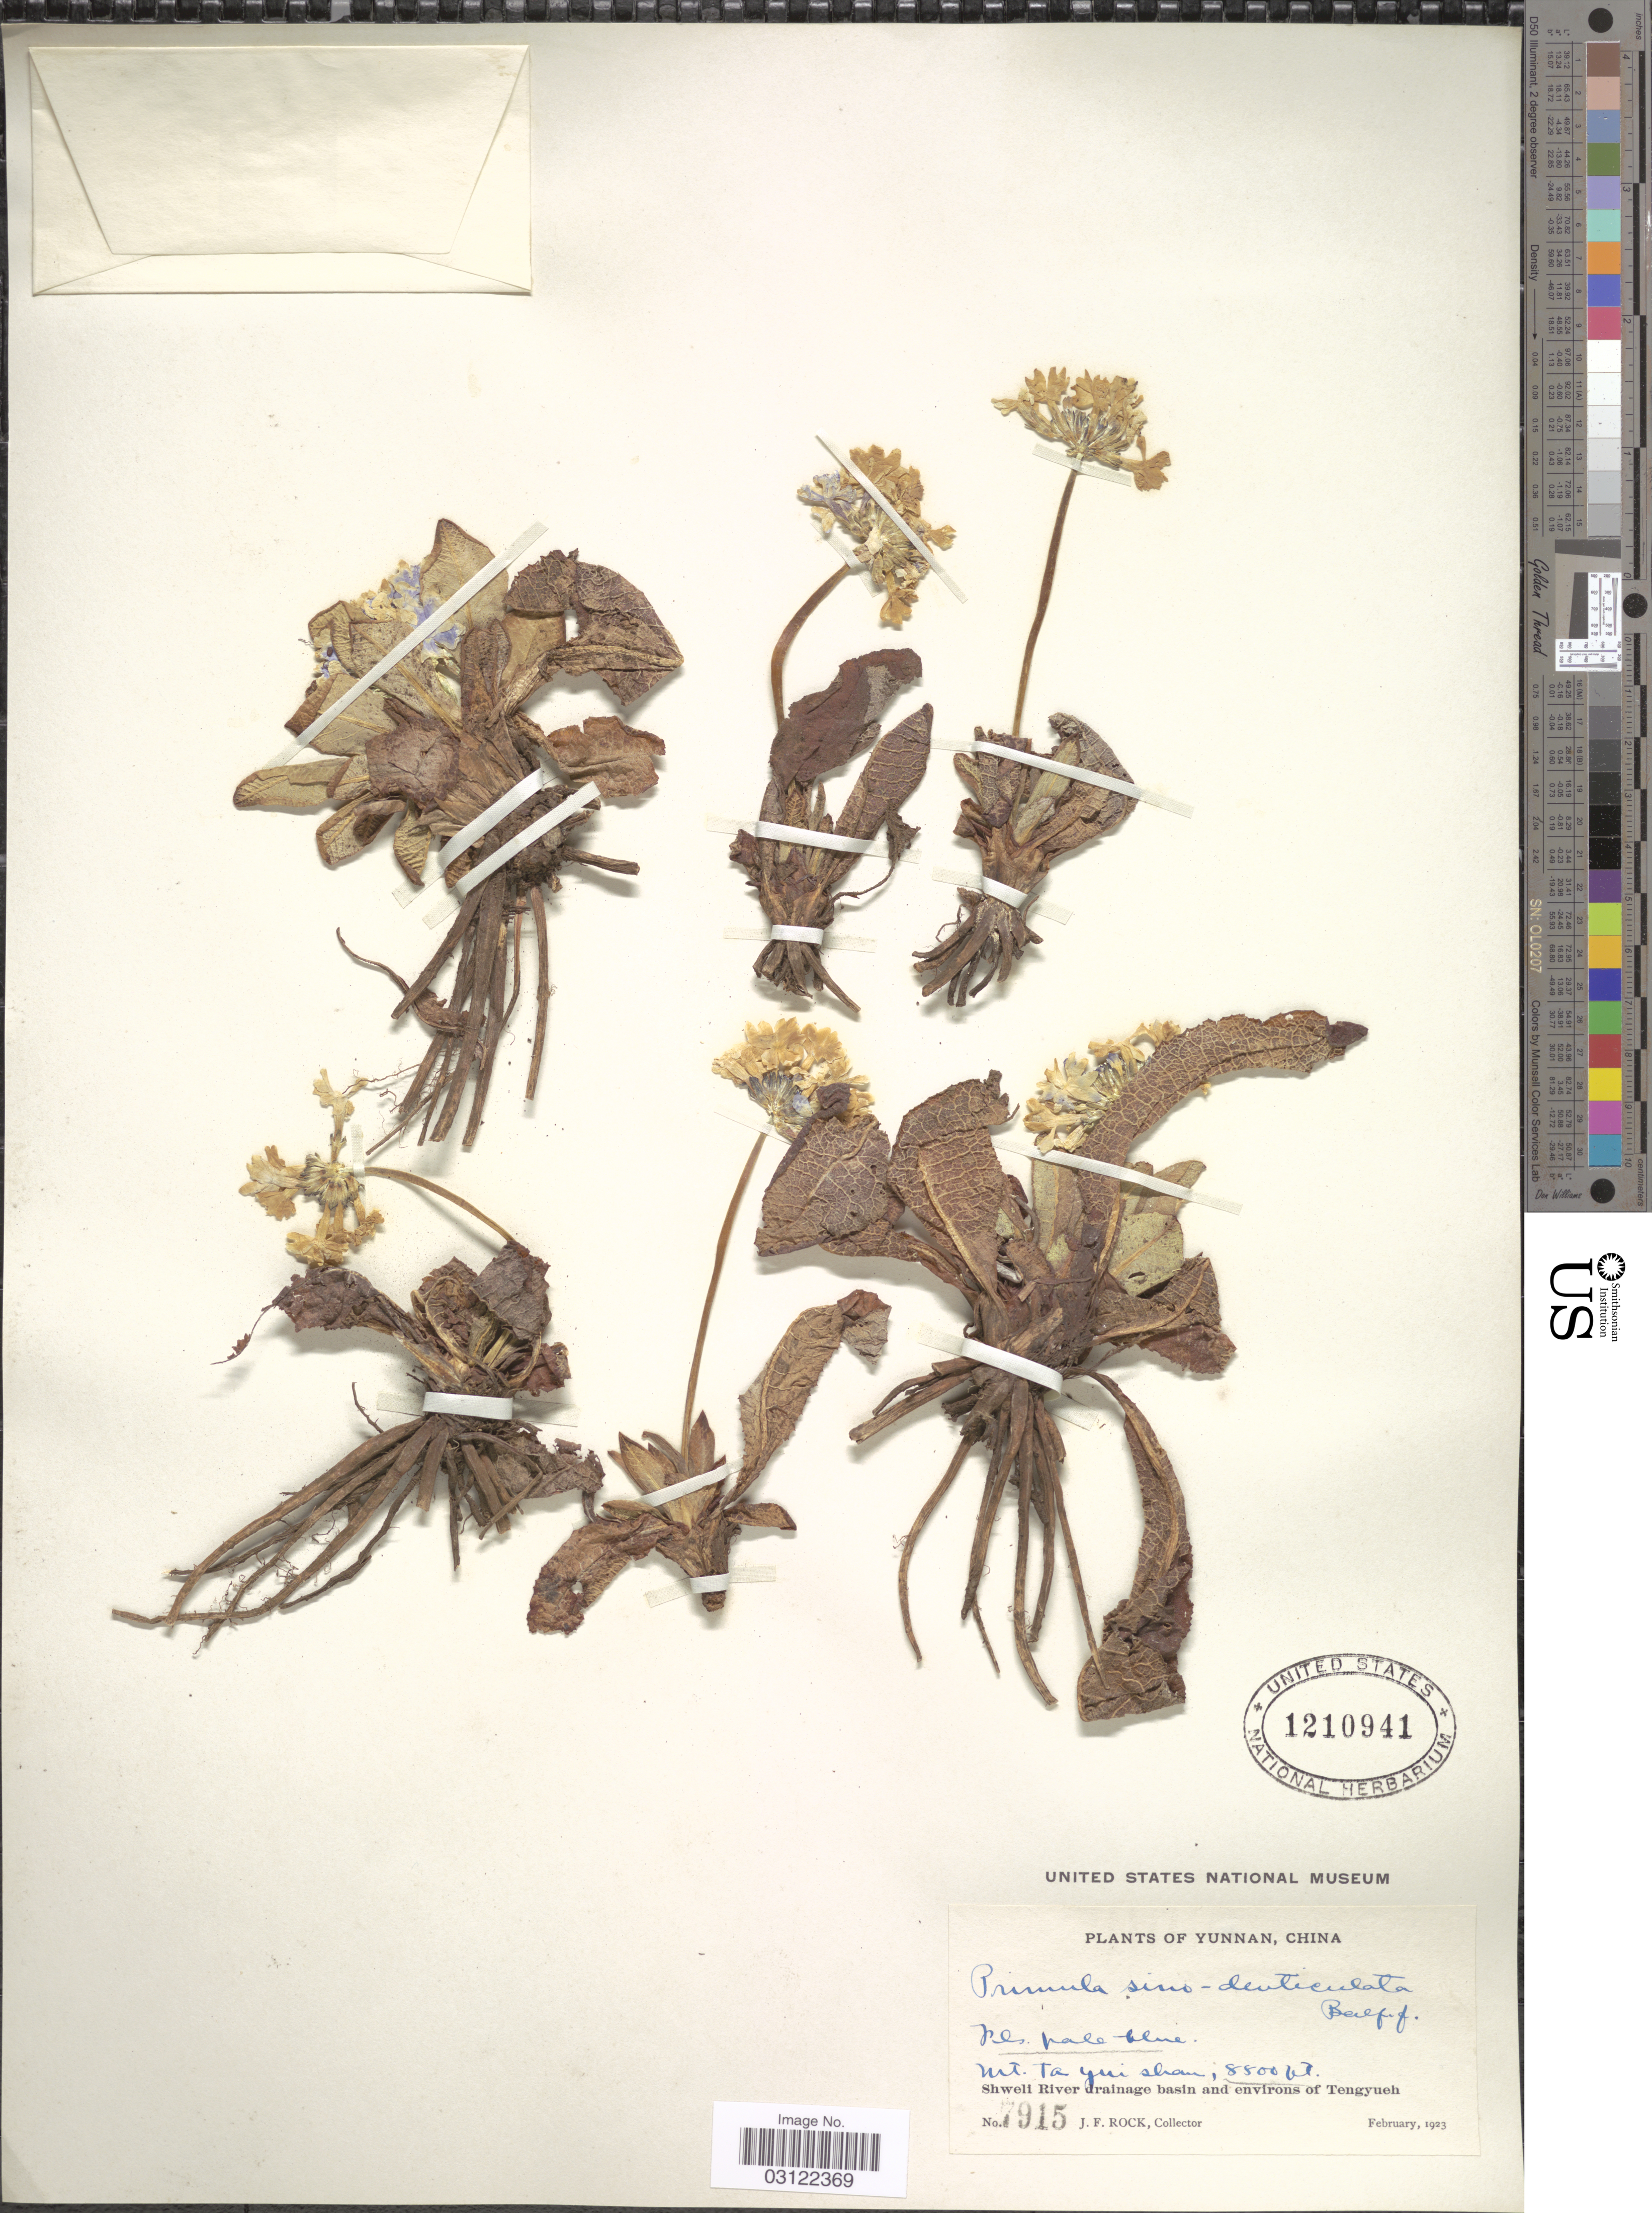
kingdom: Plantae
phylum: Tracheophyta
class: Magnoliopsida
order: Ericales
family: Primulaceae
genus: Primula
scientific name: Primula sino-denticulata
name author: Balf. f. & Forrest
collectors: J. Rock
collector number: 7915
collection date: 1923-02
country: China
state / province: Yunnan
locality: Mt. Ta Yui shan. Shweli River drainage basin and environs of Tengyueh.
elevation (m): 2682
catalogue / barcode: US 1210941